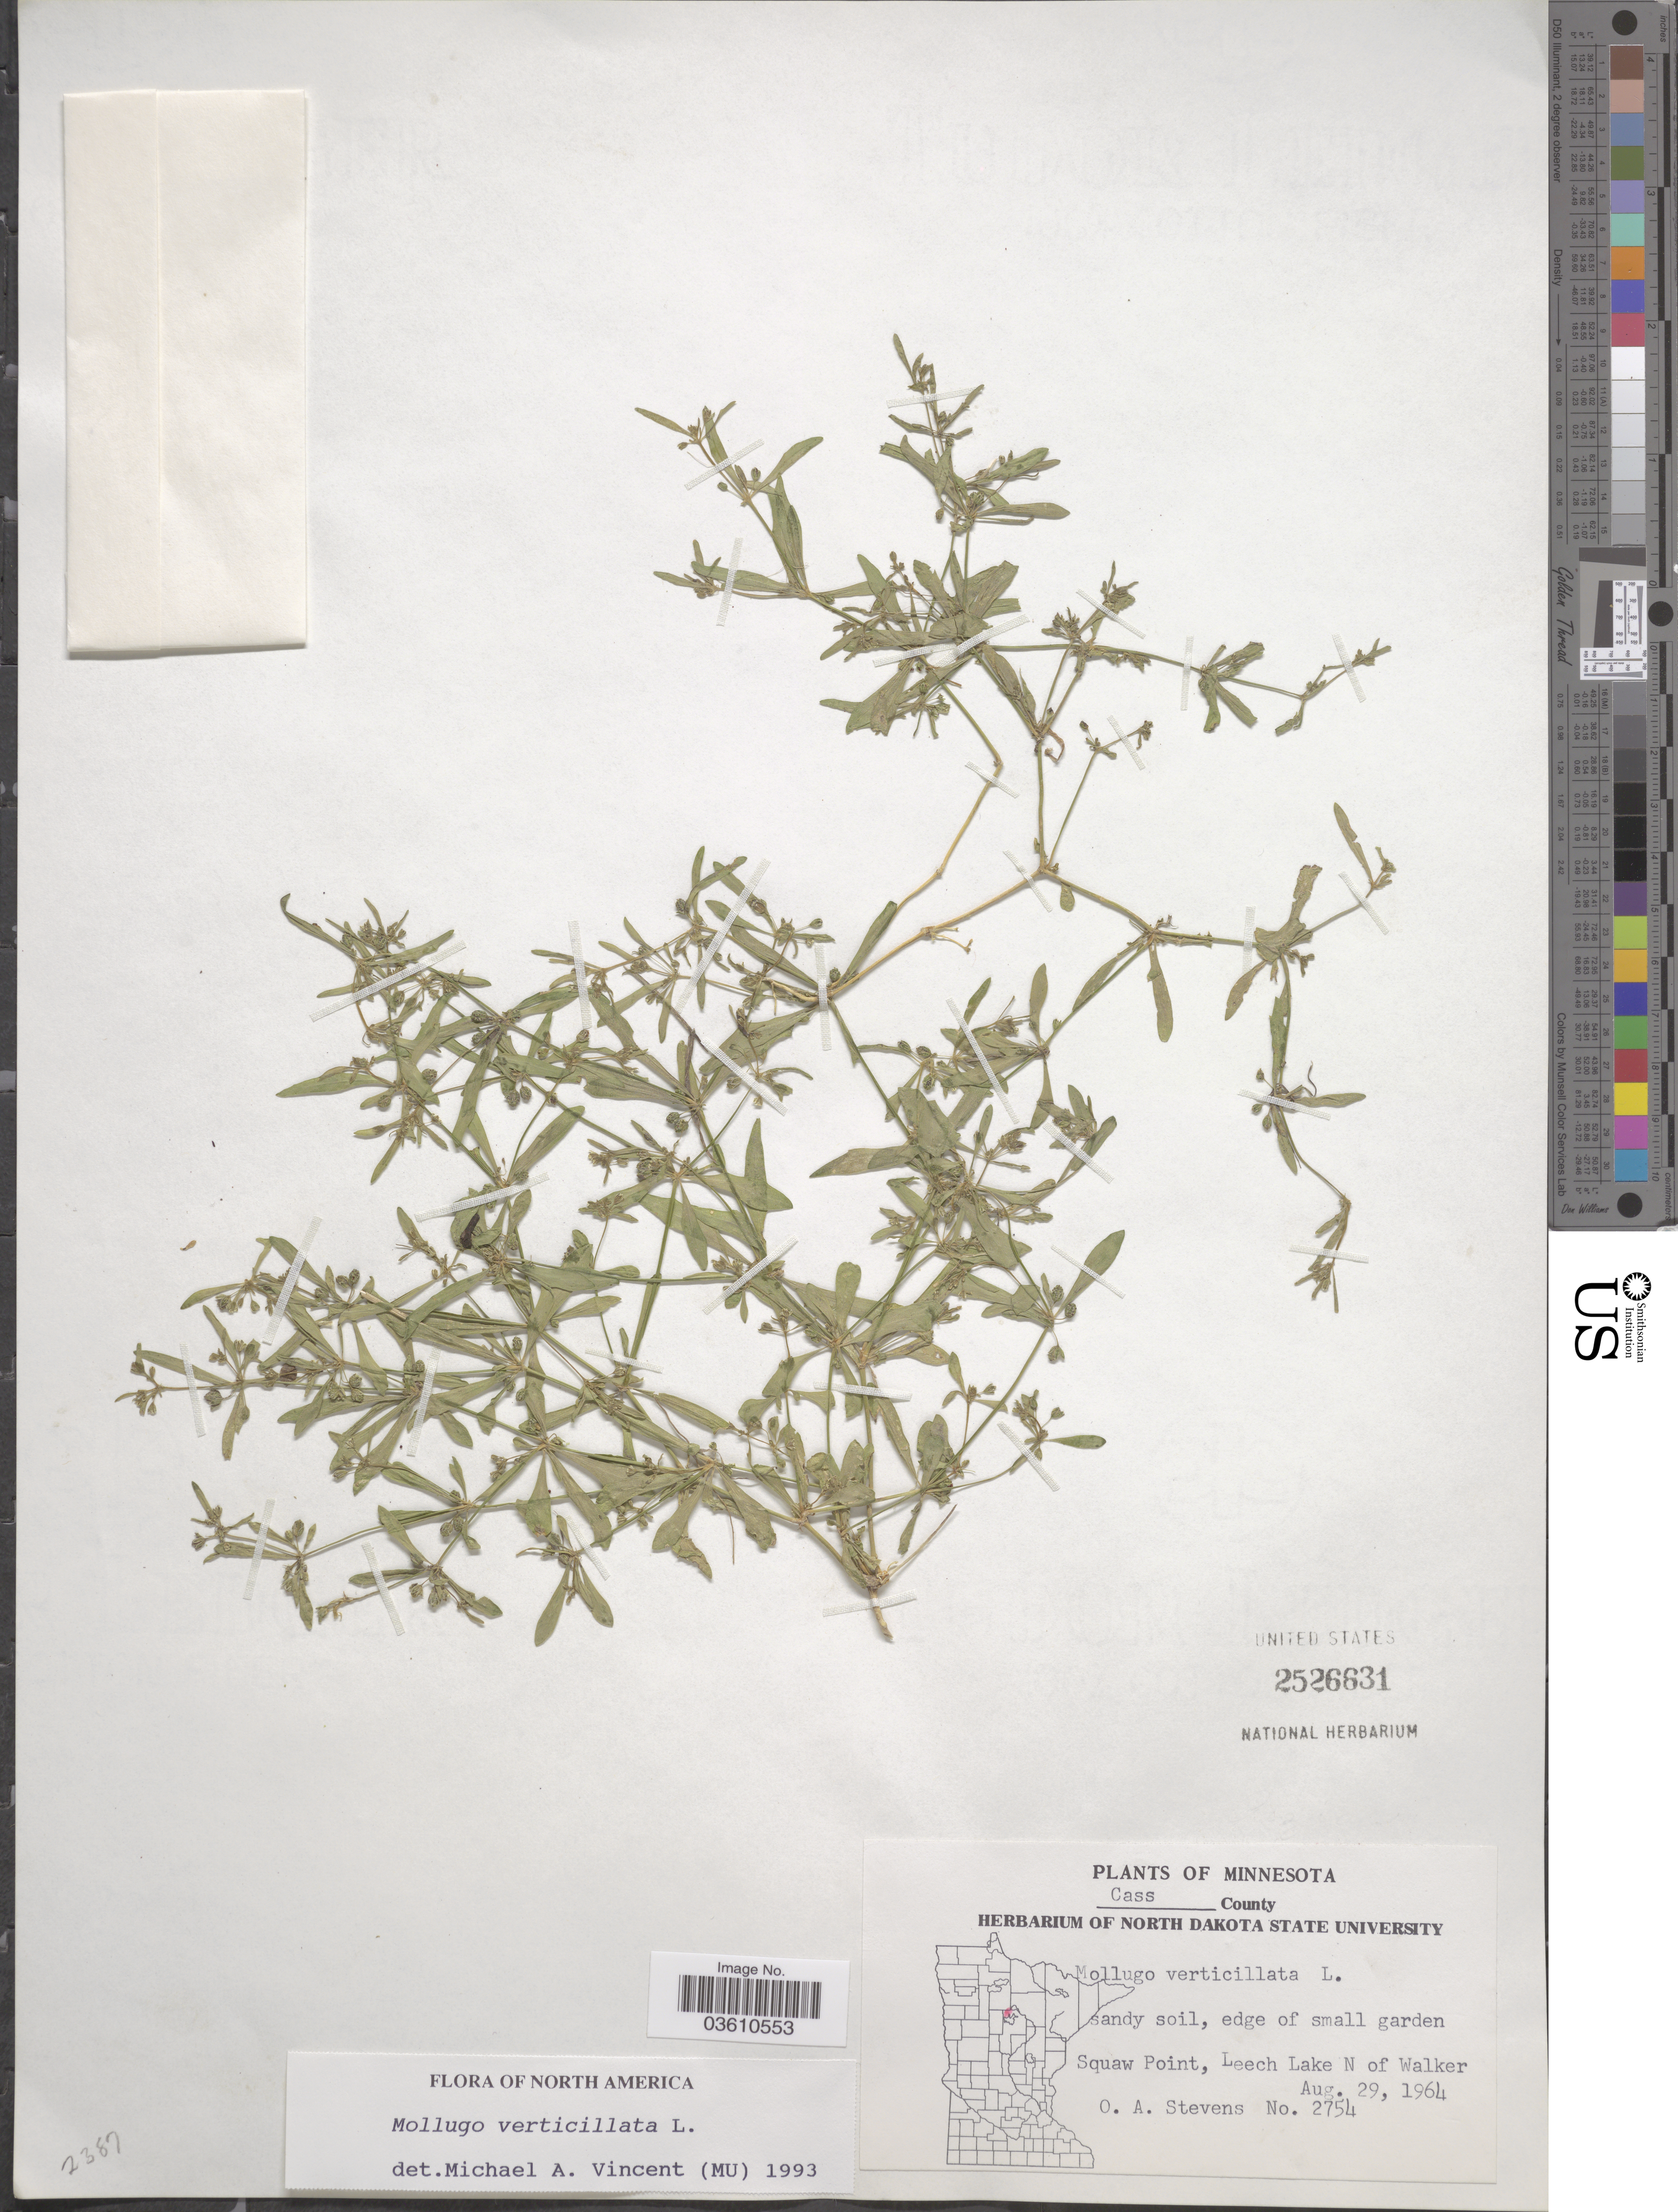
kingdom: Plantae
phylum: Tracheophyta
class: Magnoliopsida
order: Caryophyllales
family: Molluginaceae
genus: Mollugo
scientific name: Mollugo verticillata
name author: L.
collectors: O. A. Stevens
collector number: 2754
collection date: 1964-08-29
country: United States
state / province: Minnesota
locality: Cass County. Squaw Point, Leech Lake N of Walker.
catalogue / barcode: US 2526631